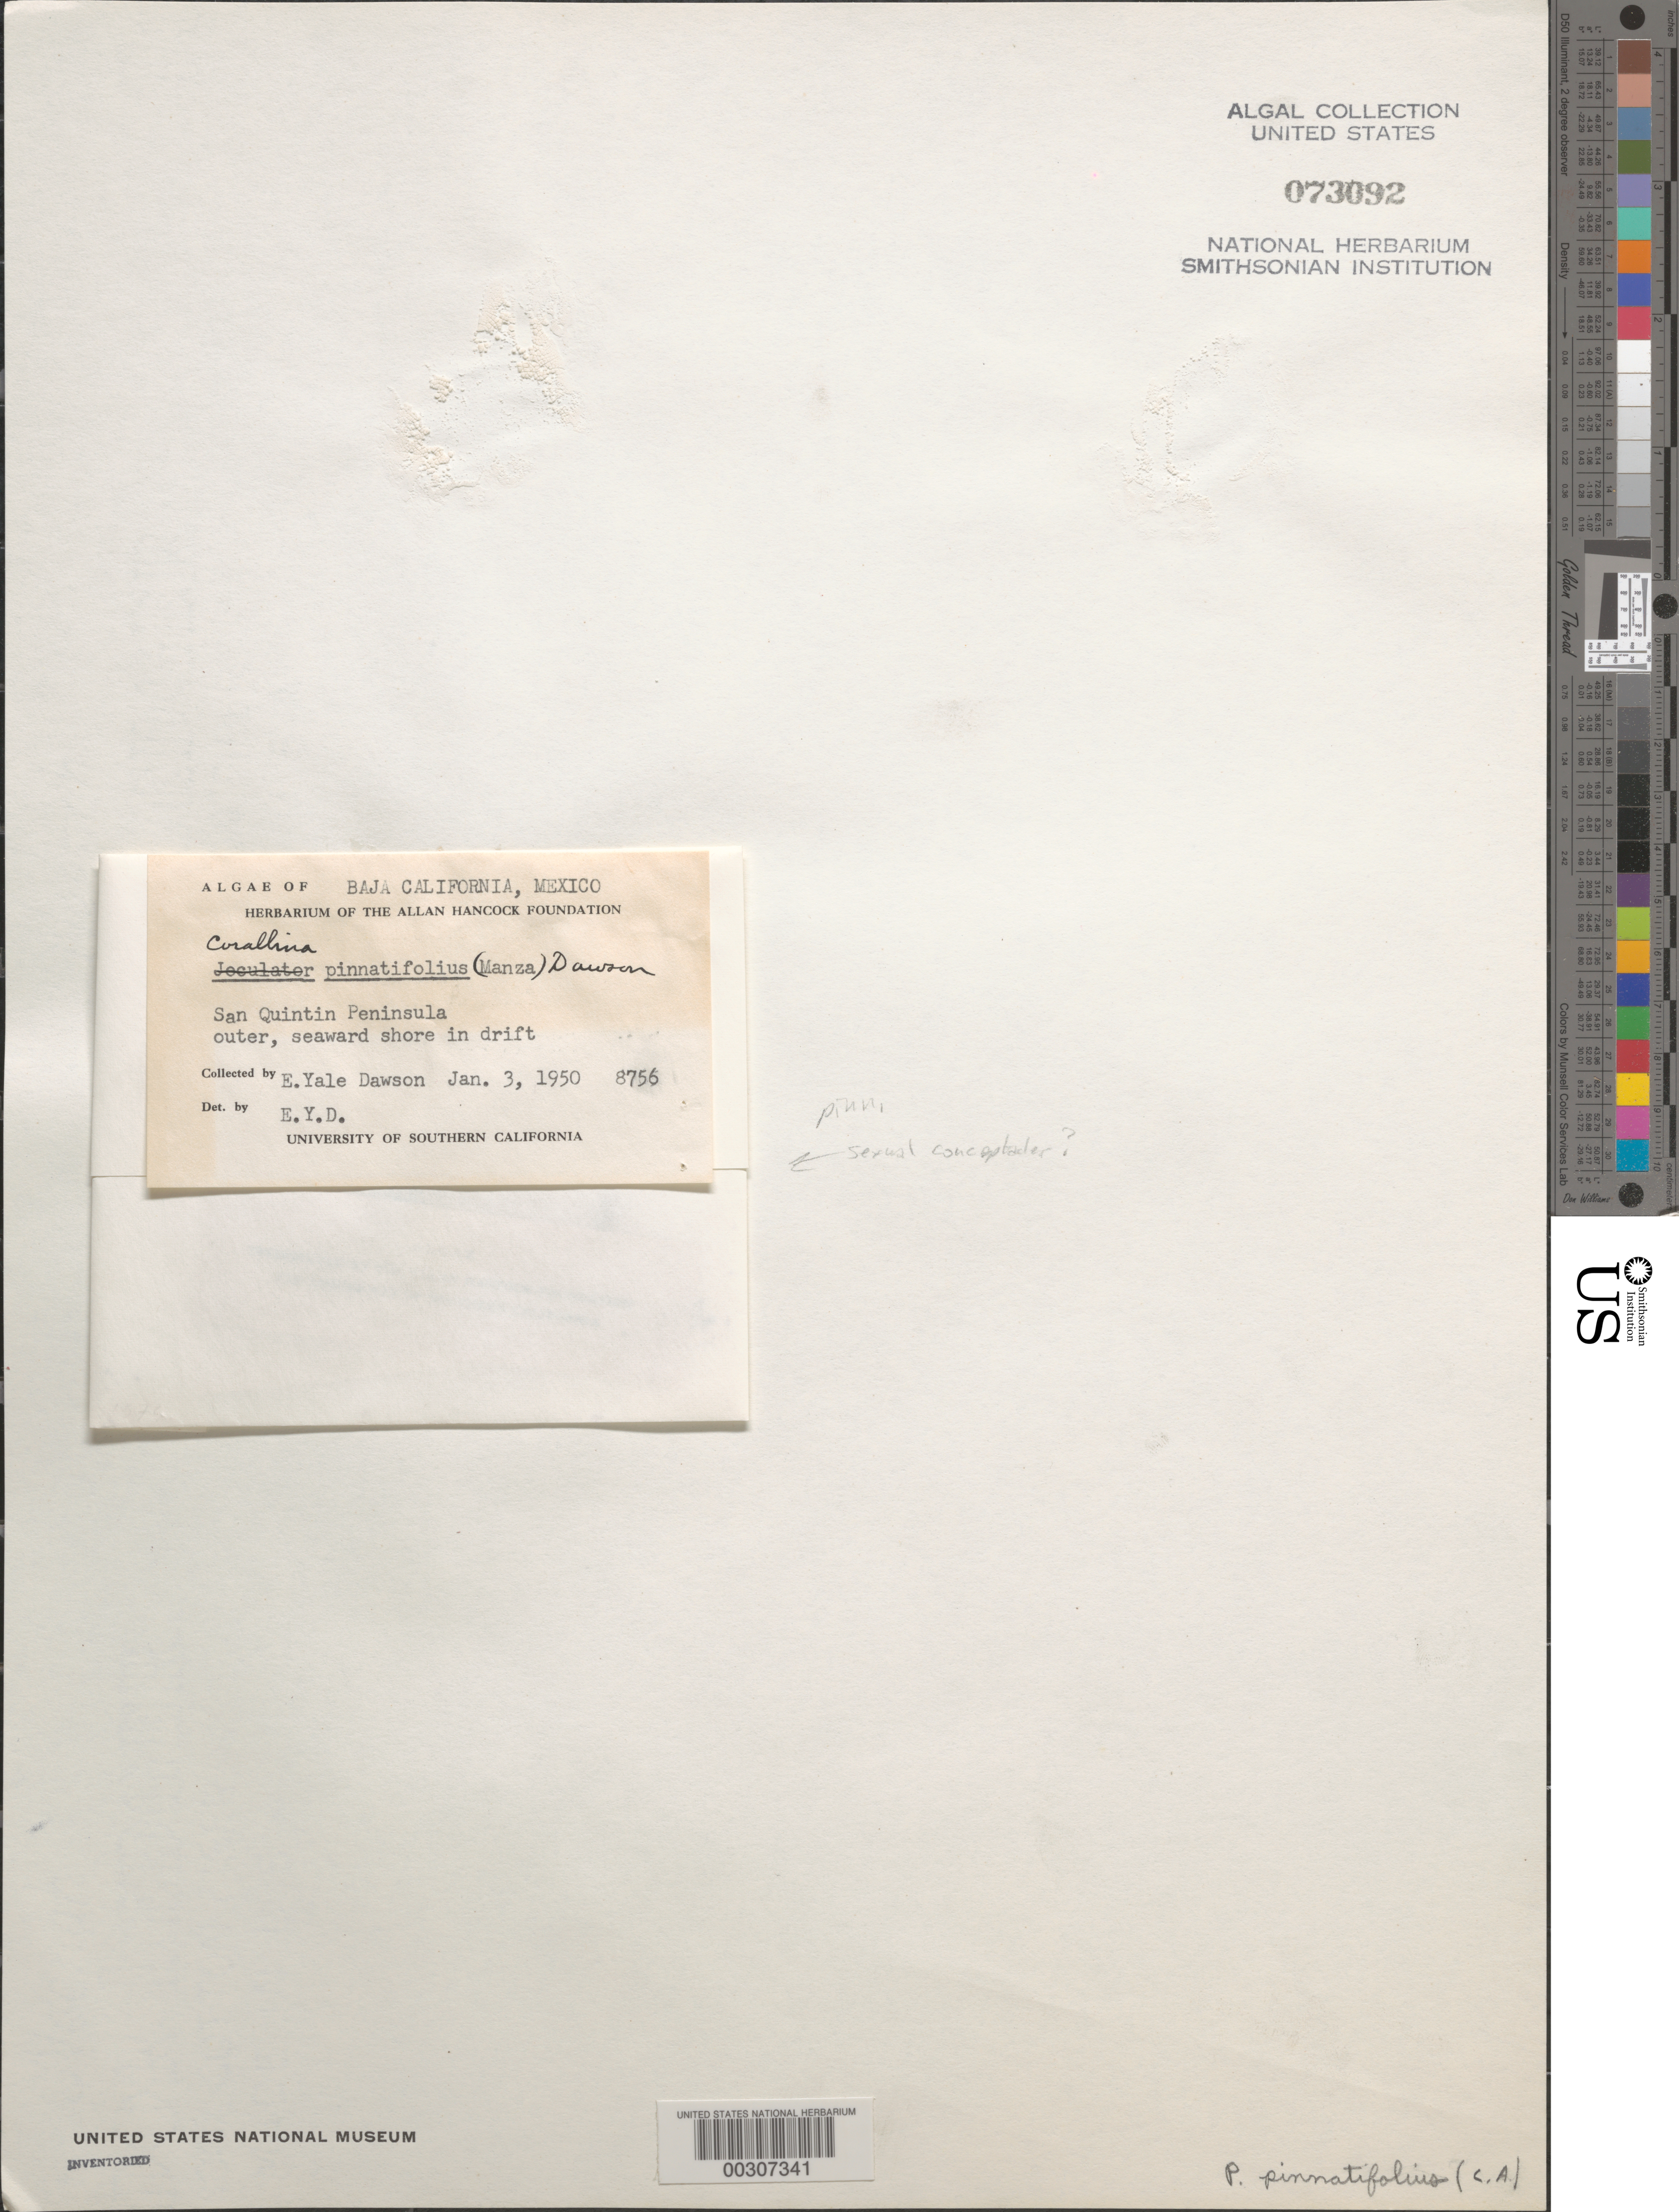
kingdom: Plantae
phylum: Rhodophyta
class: Florideophyceae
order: Corallinales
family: Corallinaceae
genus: Corallina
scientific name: Corallina berterii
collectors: E. Y. Dawson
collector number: EYD 8756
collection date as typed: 03 Jan 1950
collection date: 1950-01-03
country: Mexico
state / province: Baja California Norte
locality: San Quintin Peninsula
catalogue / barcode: US 73092